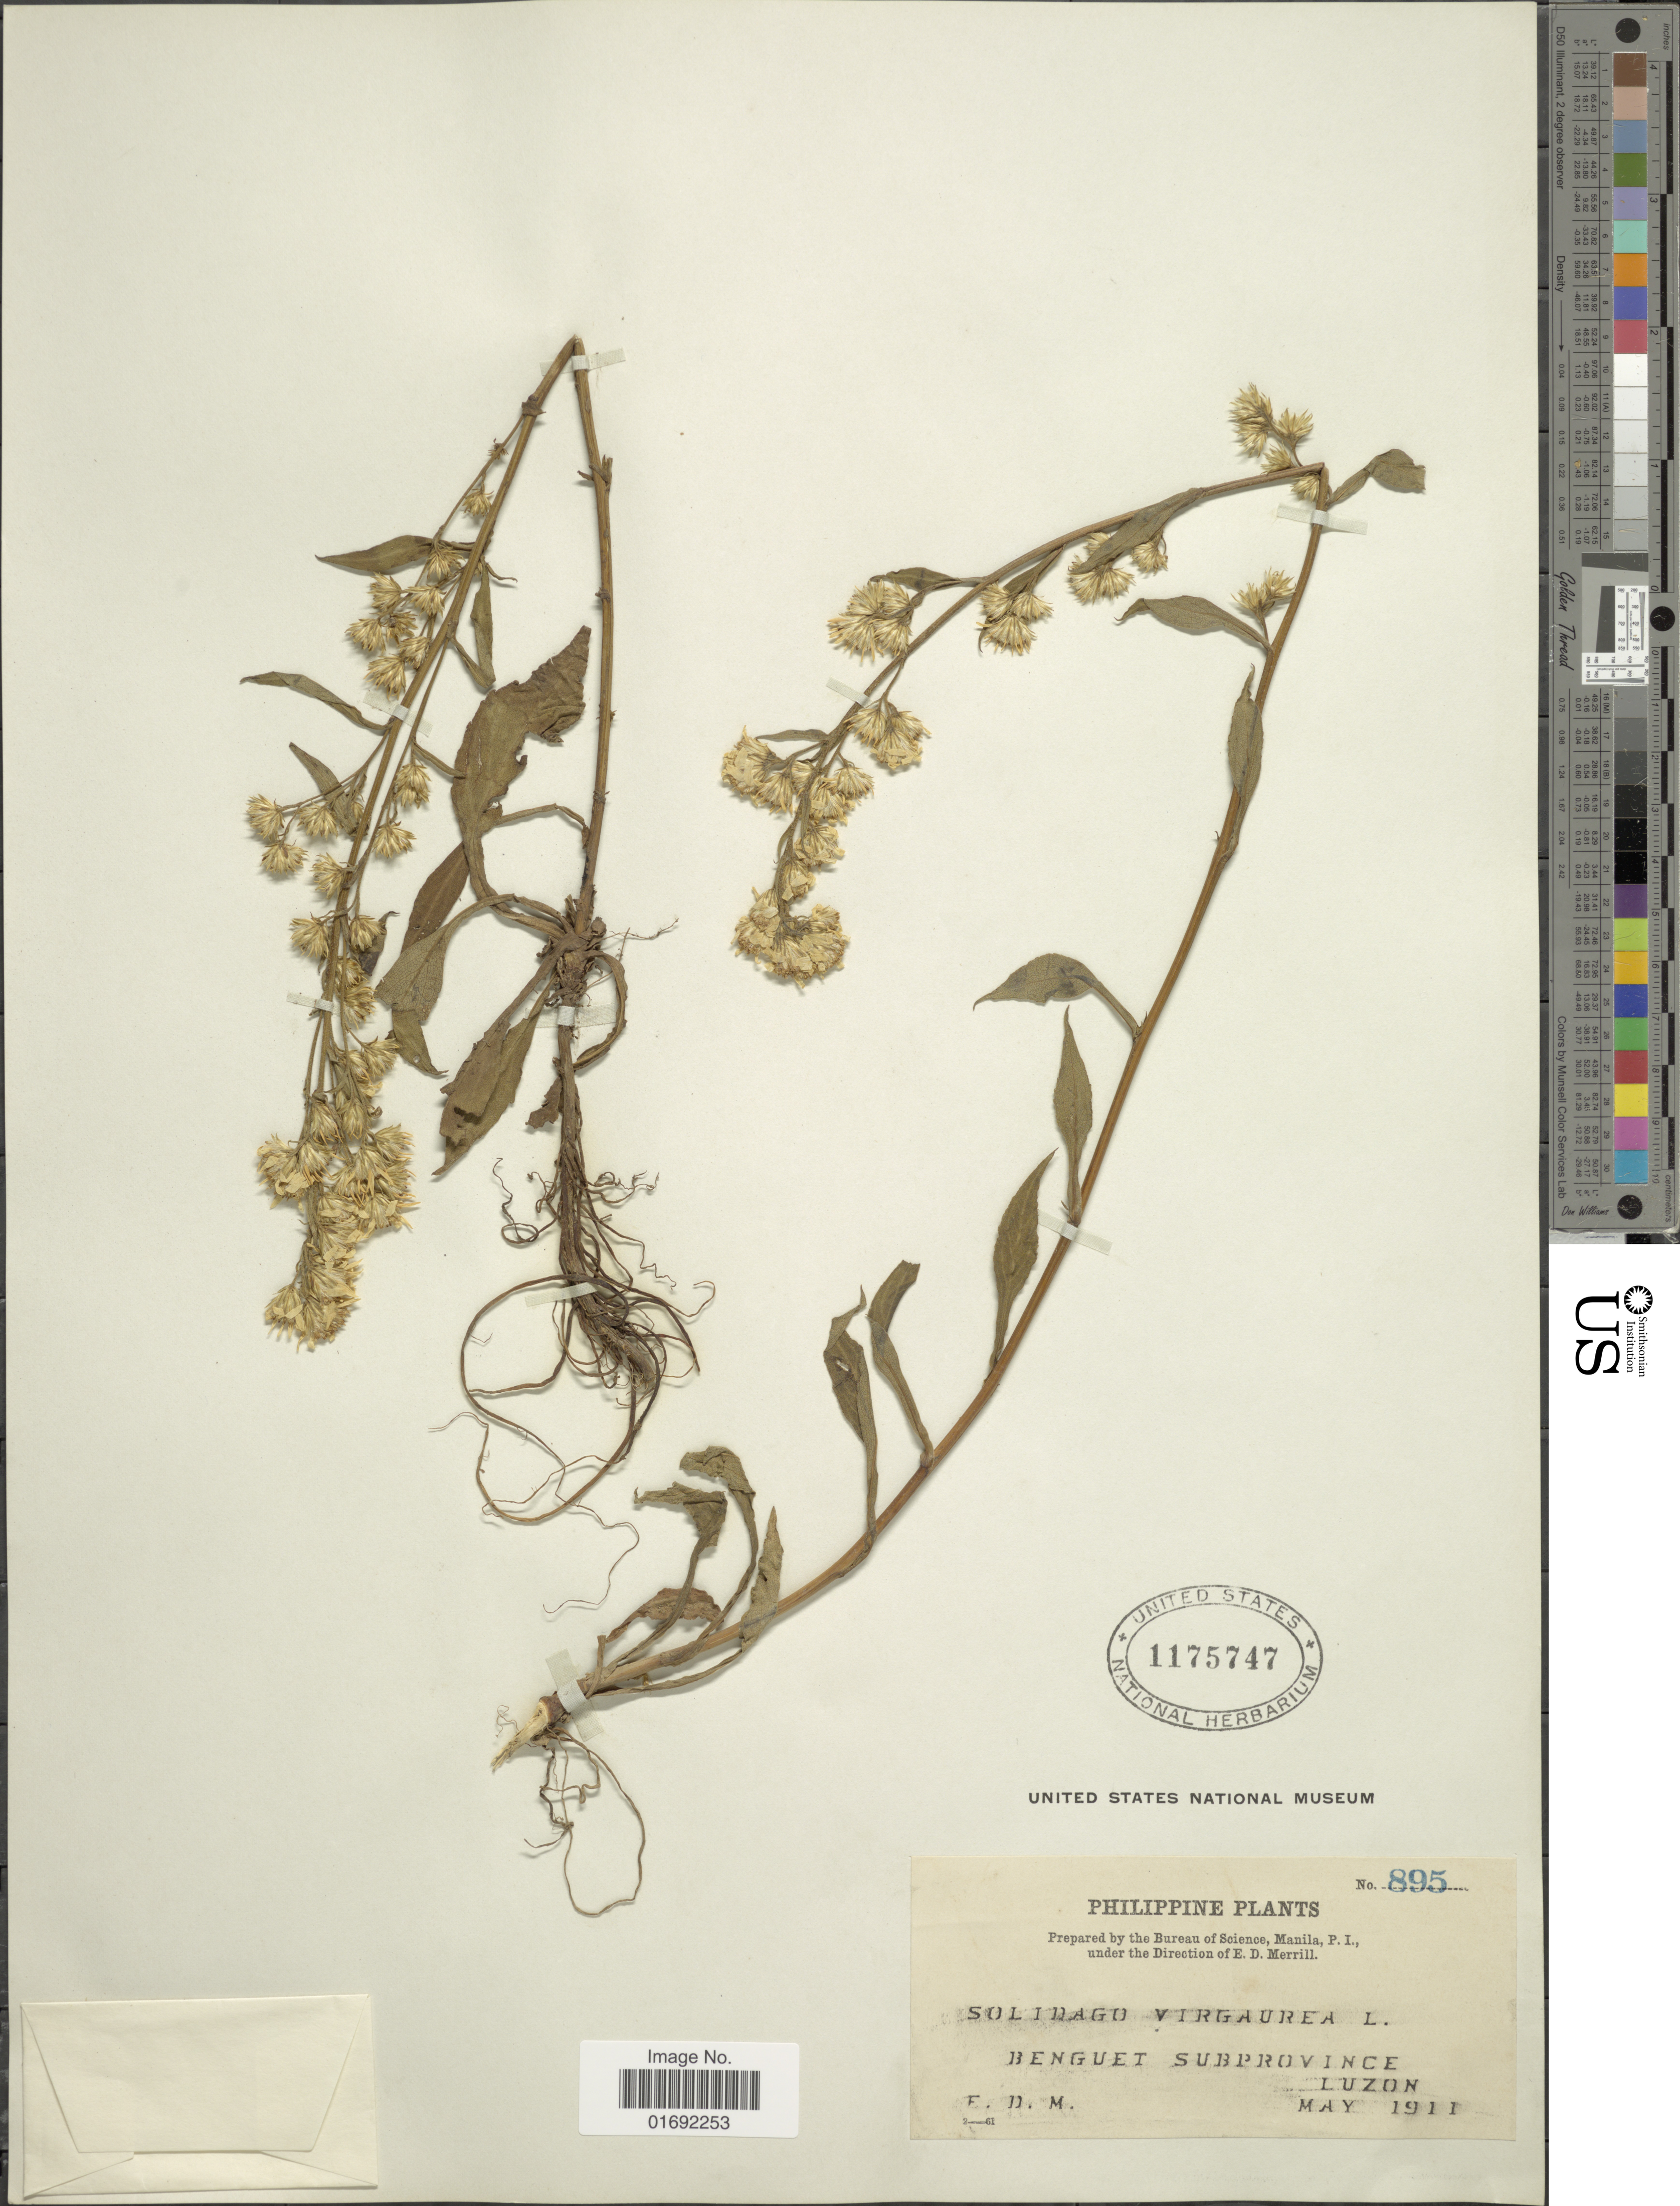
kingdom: Plantae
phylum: Tracheophyta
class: Magnoliopsida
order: Asterales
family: Asteraceae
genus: Solidago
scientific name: Solidago virgaurea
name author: L.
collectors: E. D. Merrill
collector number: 895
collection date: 1911-05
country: Philippines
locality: Benguet Subprovince, Luzon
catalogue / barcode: US 1175747